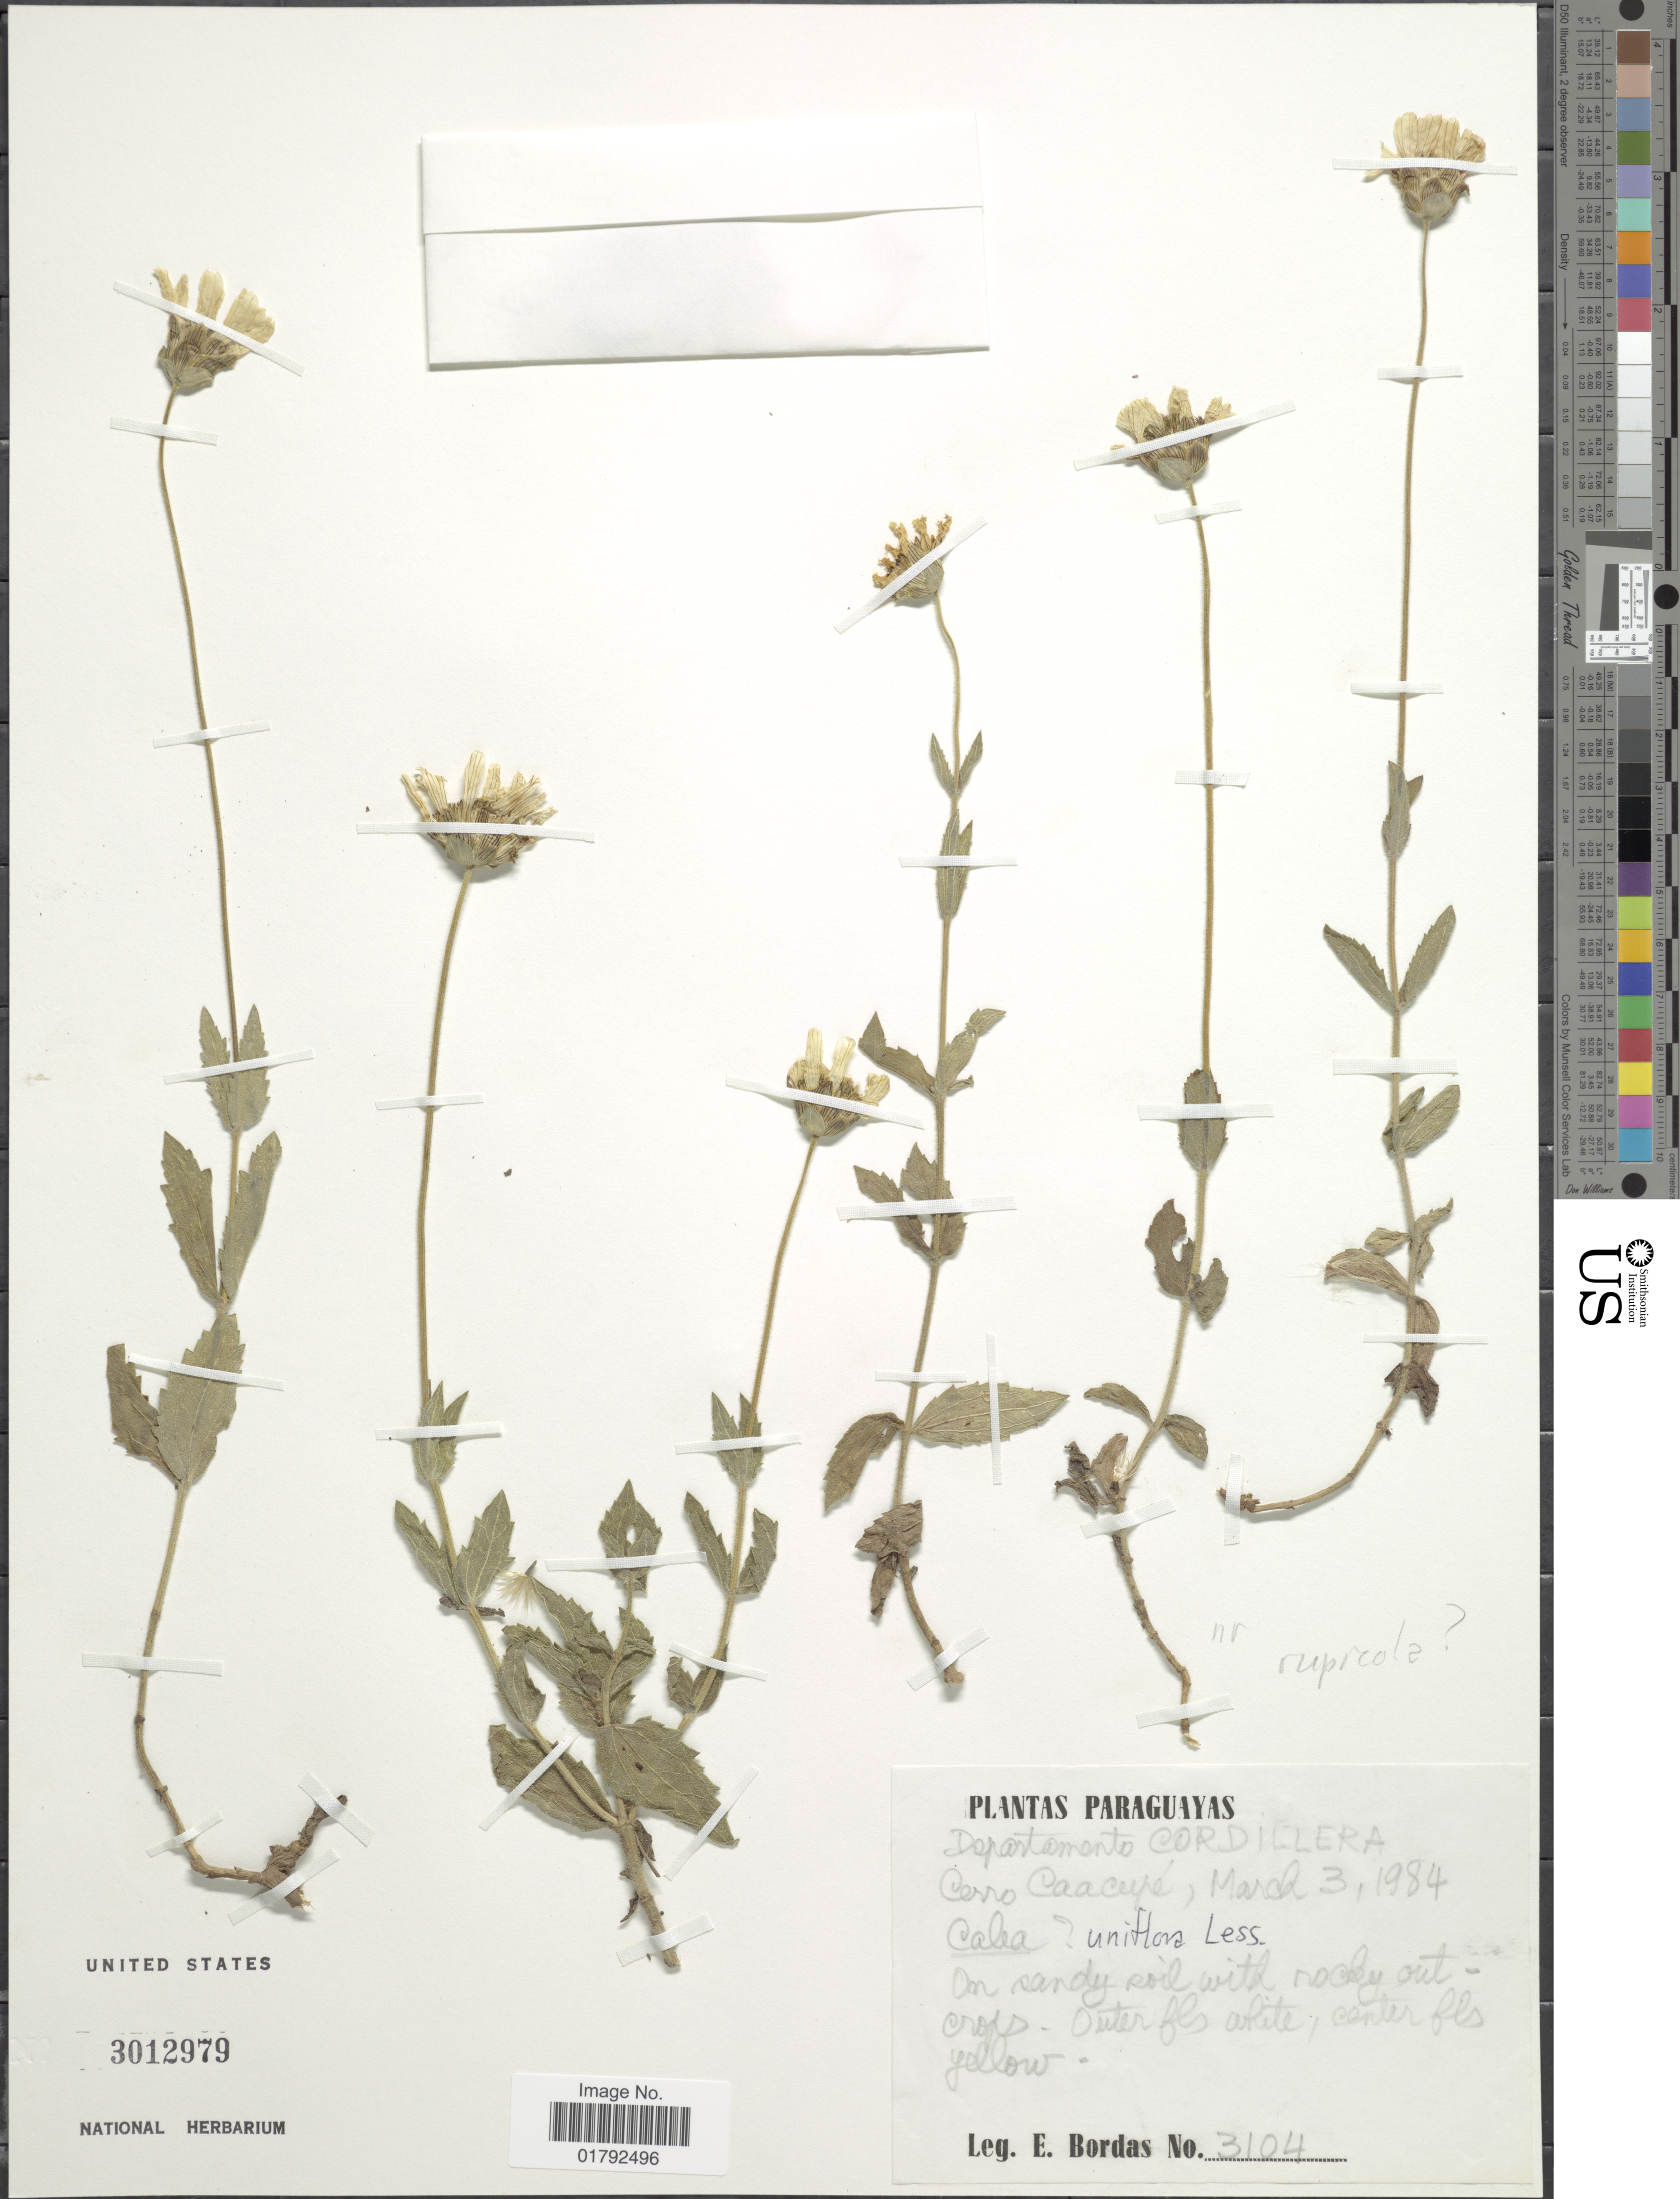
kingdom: Plantae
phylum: Tracheophyta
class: Magnoliopsida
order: Asterales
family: Asteraceae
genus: Calea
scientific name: Calea bakeriana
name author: Chodat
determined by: Bueno, Vinicius Resende, (ICN), Universidade Federal do Rio Grande do Sul (BRAZIL)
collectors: E. Bordas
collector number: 3104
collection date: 1984-03-03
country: Paraguay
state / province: Cordillera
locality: Cerro Caacupe.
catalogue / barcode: US 3012979